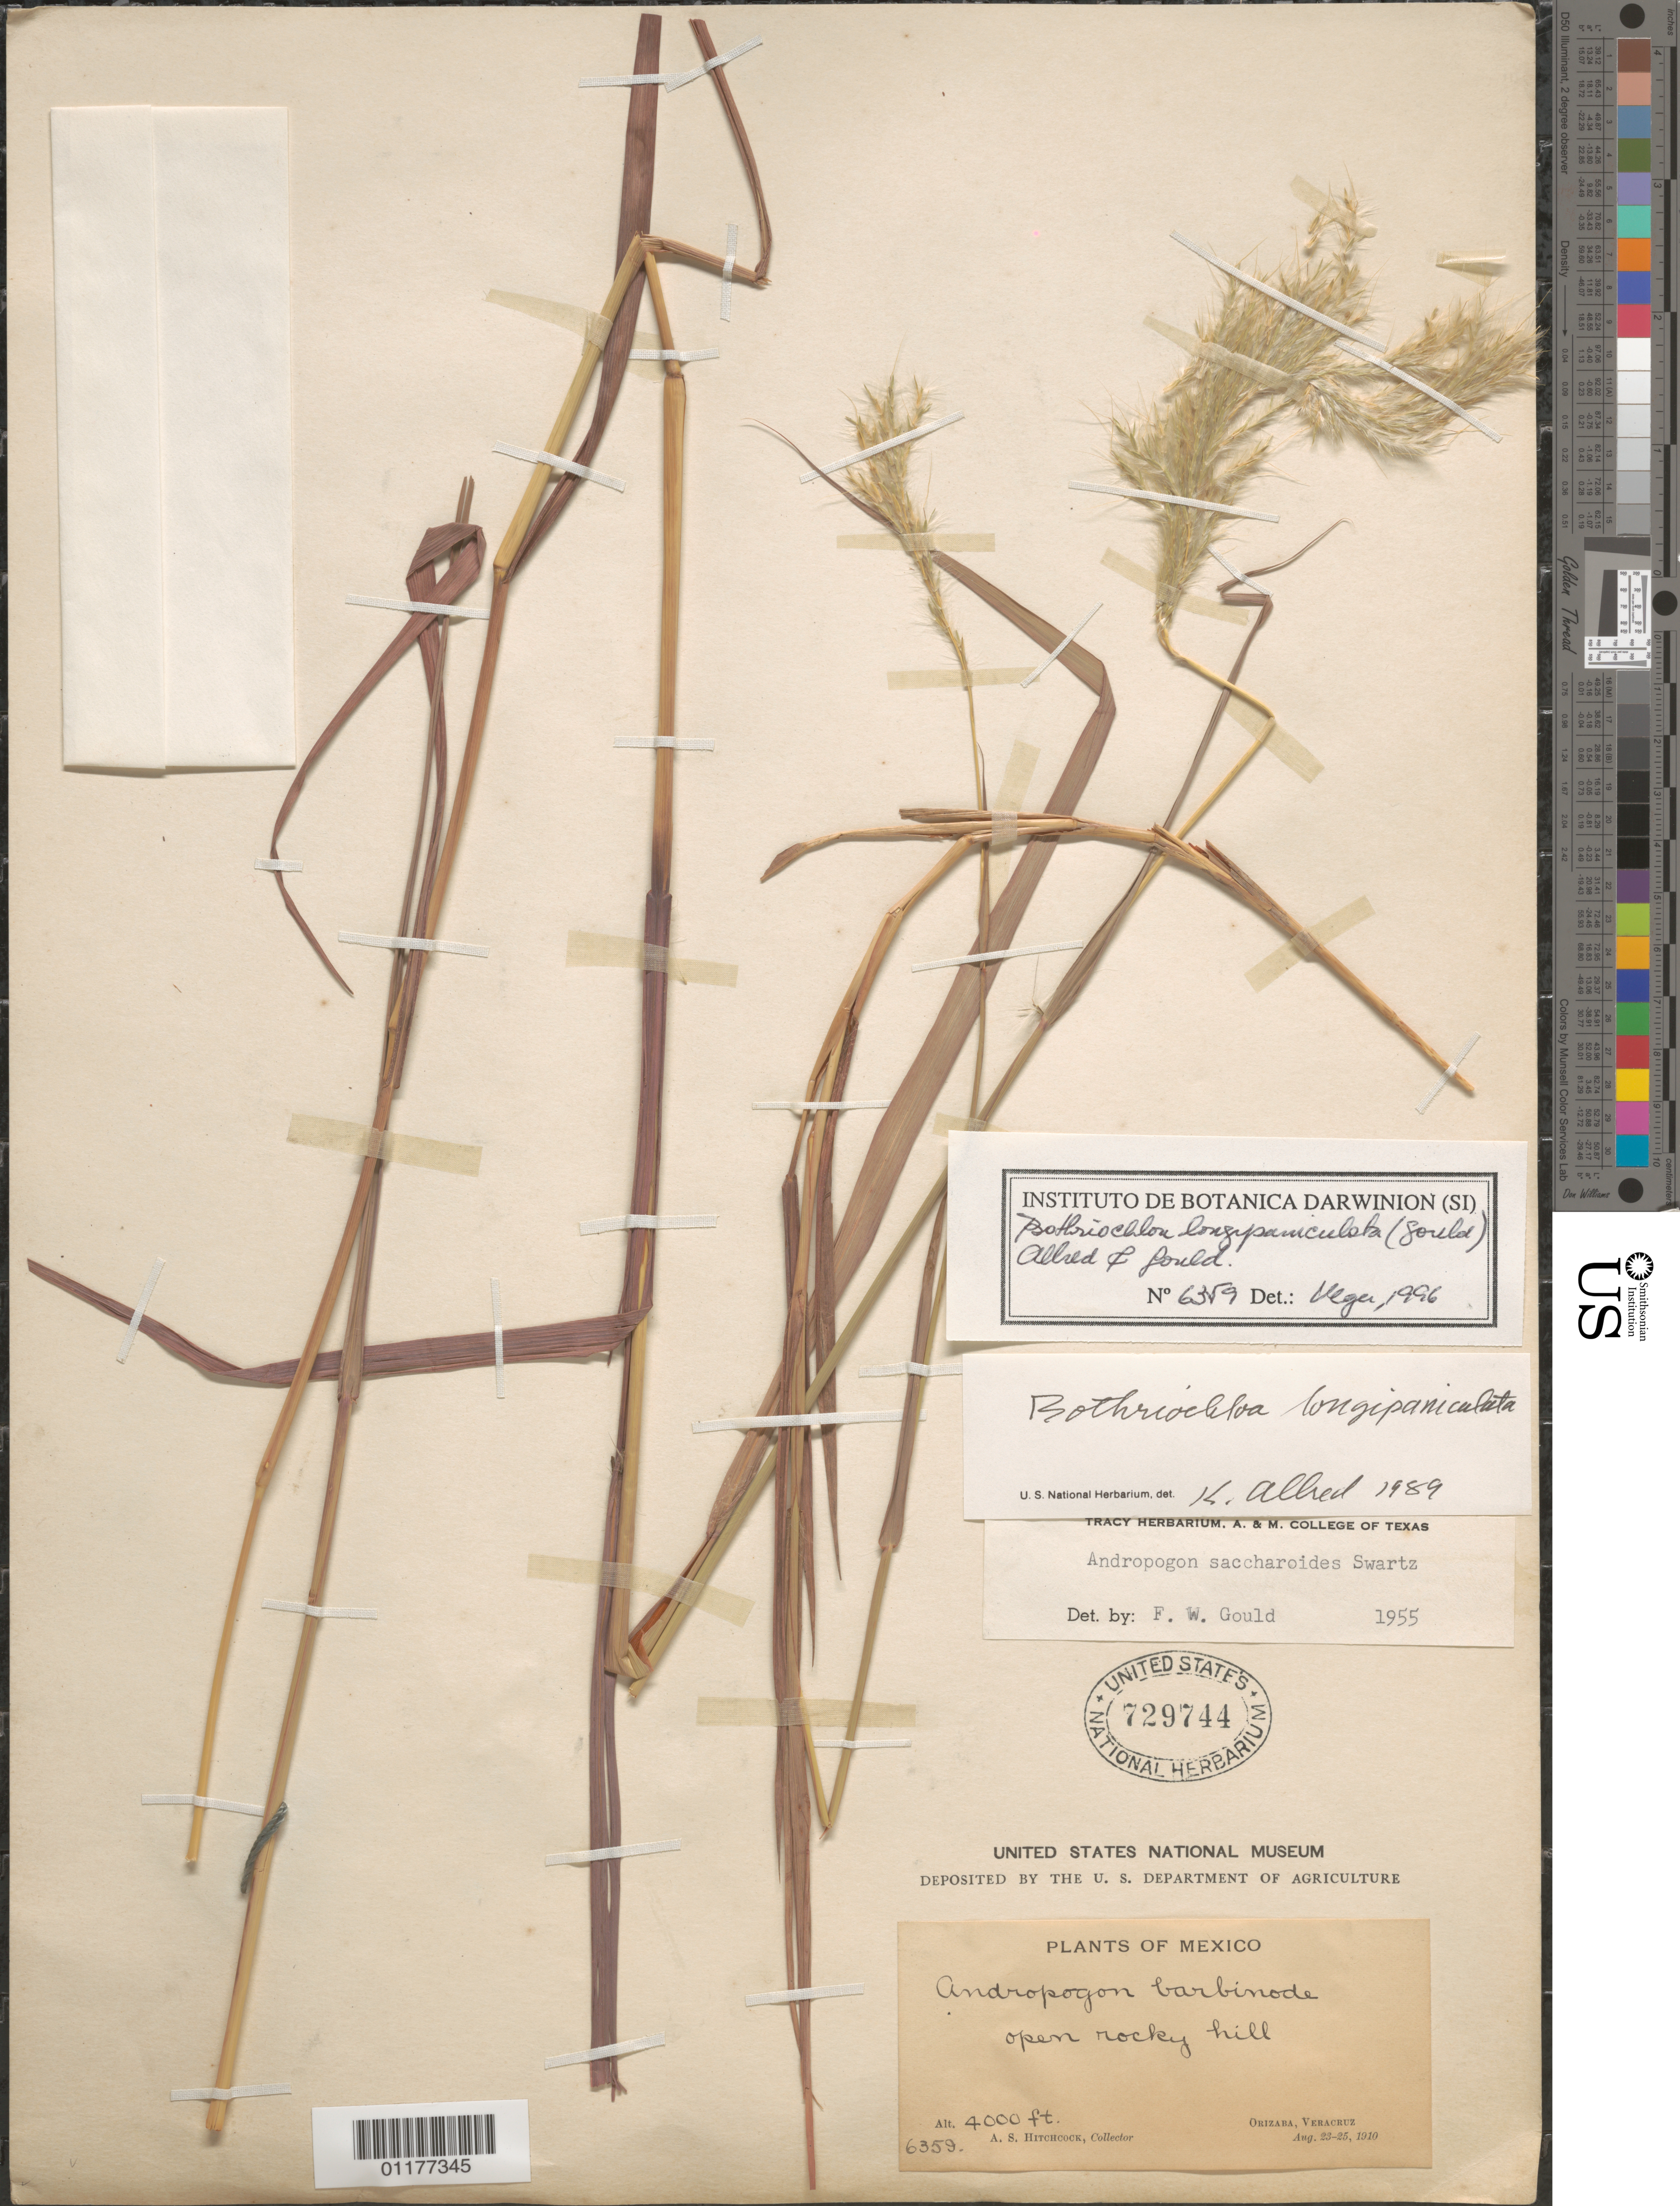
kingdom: Plantae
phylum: Tracheophyta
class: Liliopsida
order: Poales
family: Poaceae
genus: Bothriochloa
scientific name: Bothriochloa longipaniculata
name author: (Gould) Allred & Gould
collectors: A. S. Hitchcock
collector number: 6359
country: Mexico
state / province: Veracruz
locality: Orizaba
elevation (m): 1219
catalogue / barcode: US 729744